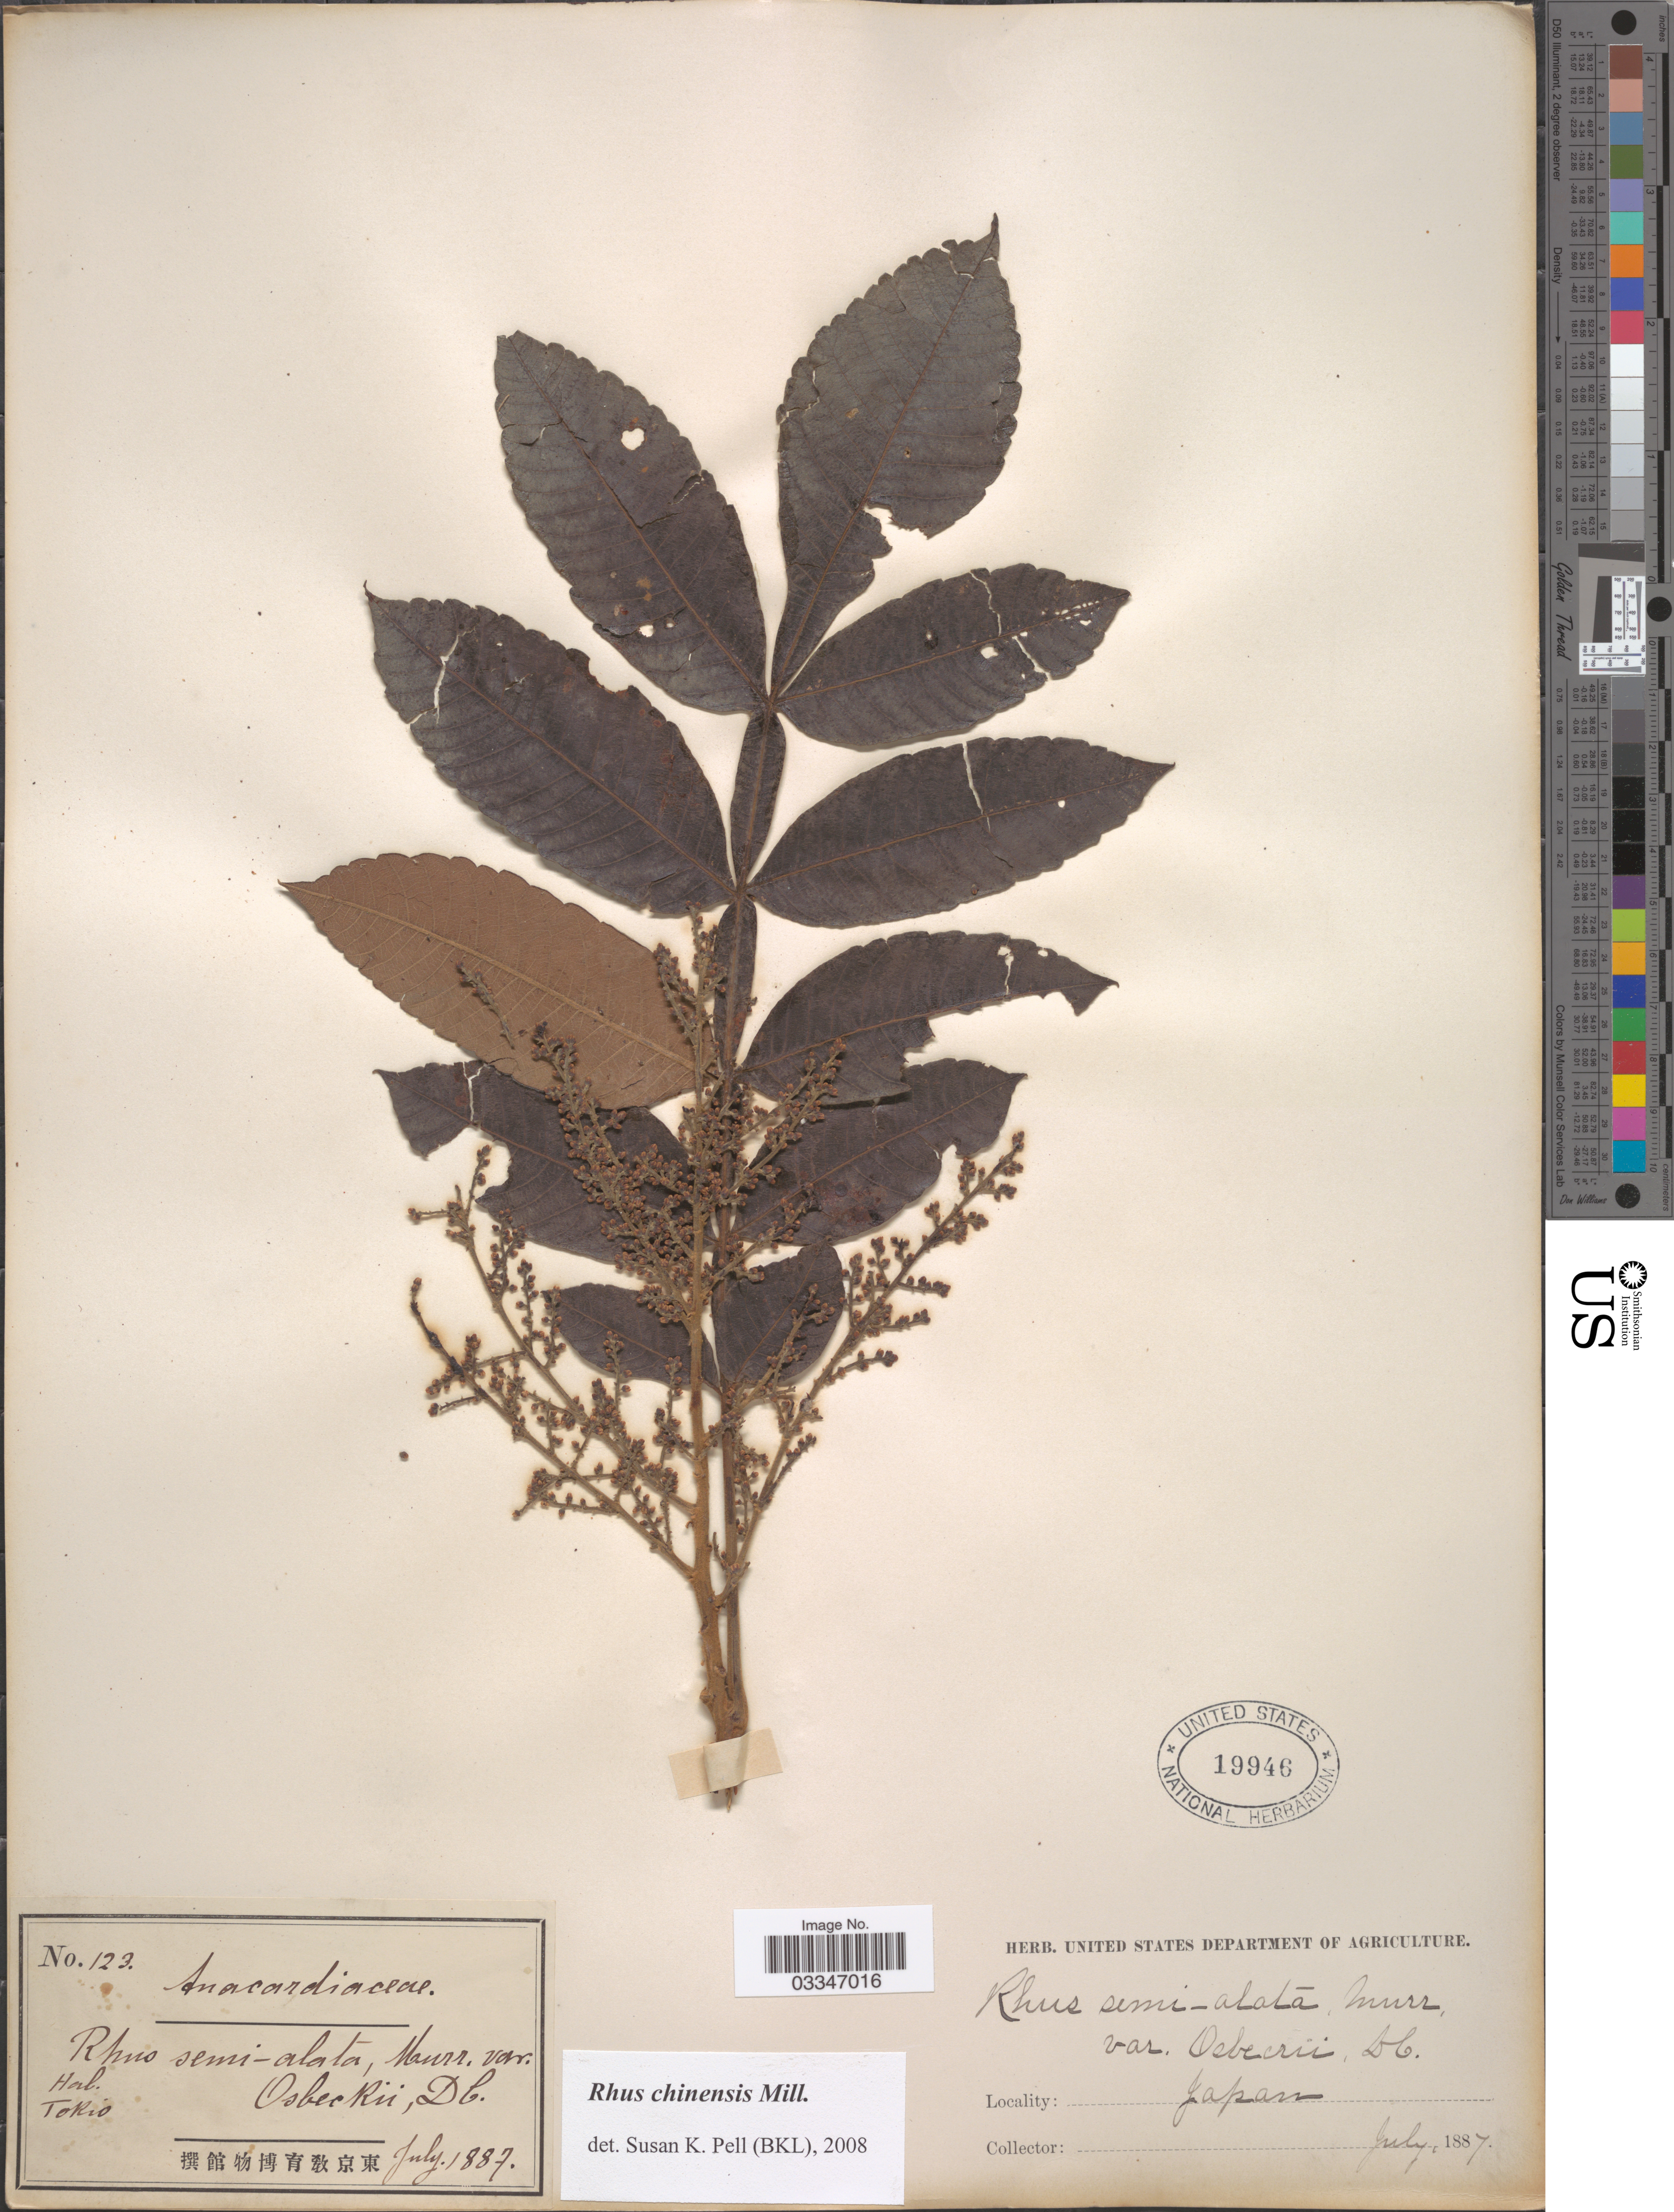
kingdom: Plantae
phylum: Tracheophyta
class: Magnoliopsida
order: Sapindales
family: Anacardiaceae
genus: Rhus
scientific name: Rhus chinensis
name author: Mill.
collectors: ex herb. U. S. Department of Agriculture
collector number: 123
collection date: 1887-07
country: Japan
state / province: Tokyo, Federal City of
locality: Tokio.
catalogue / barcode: US 19946